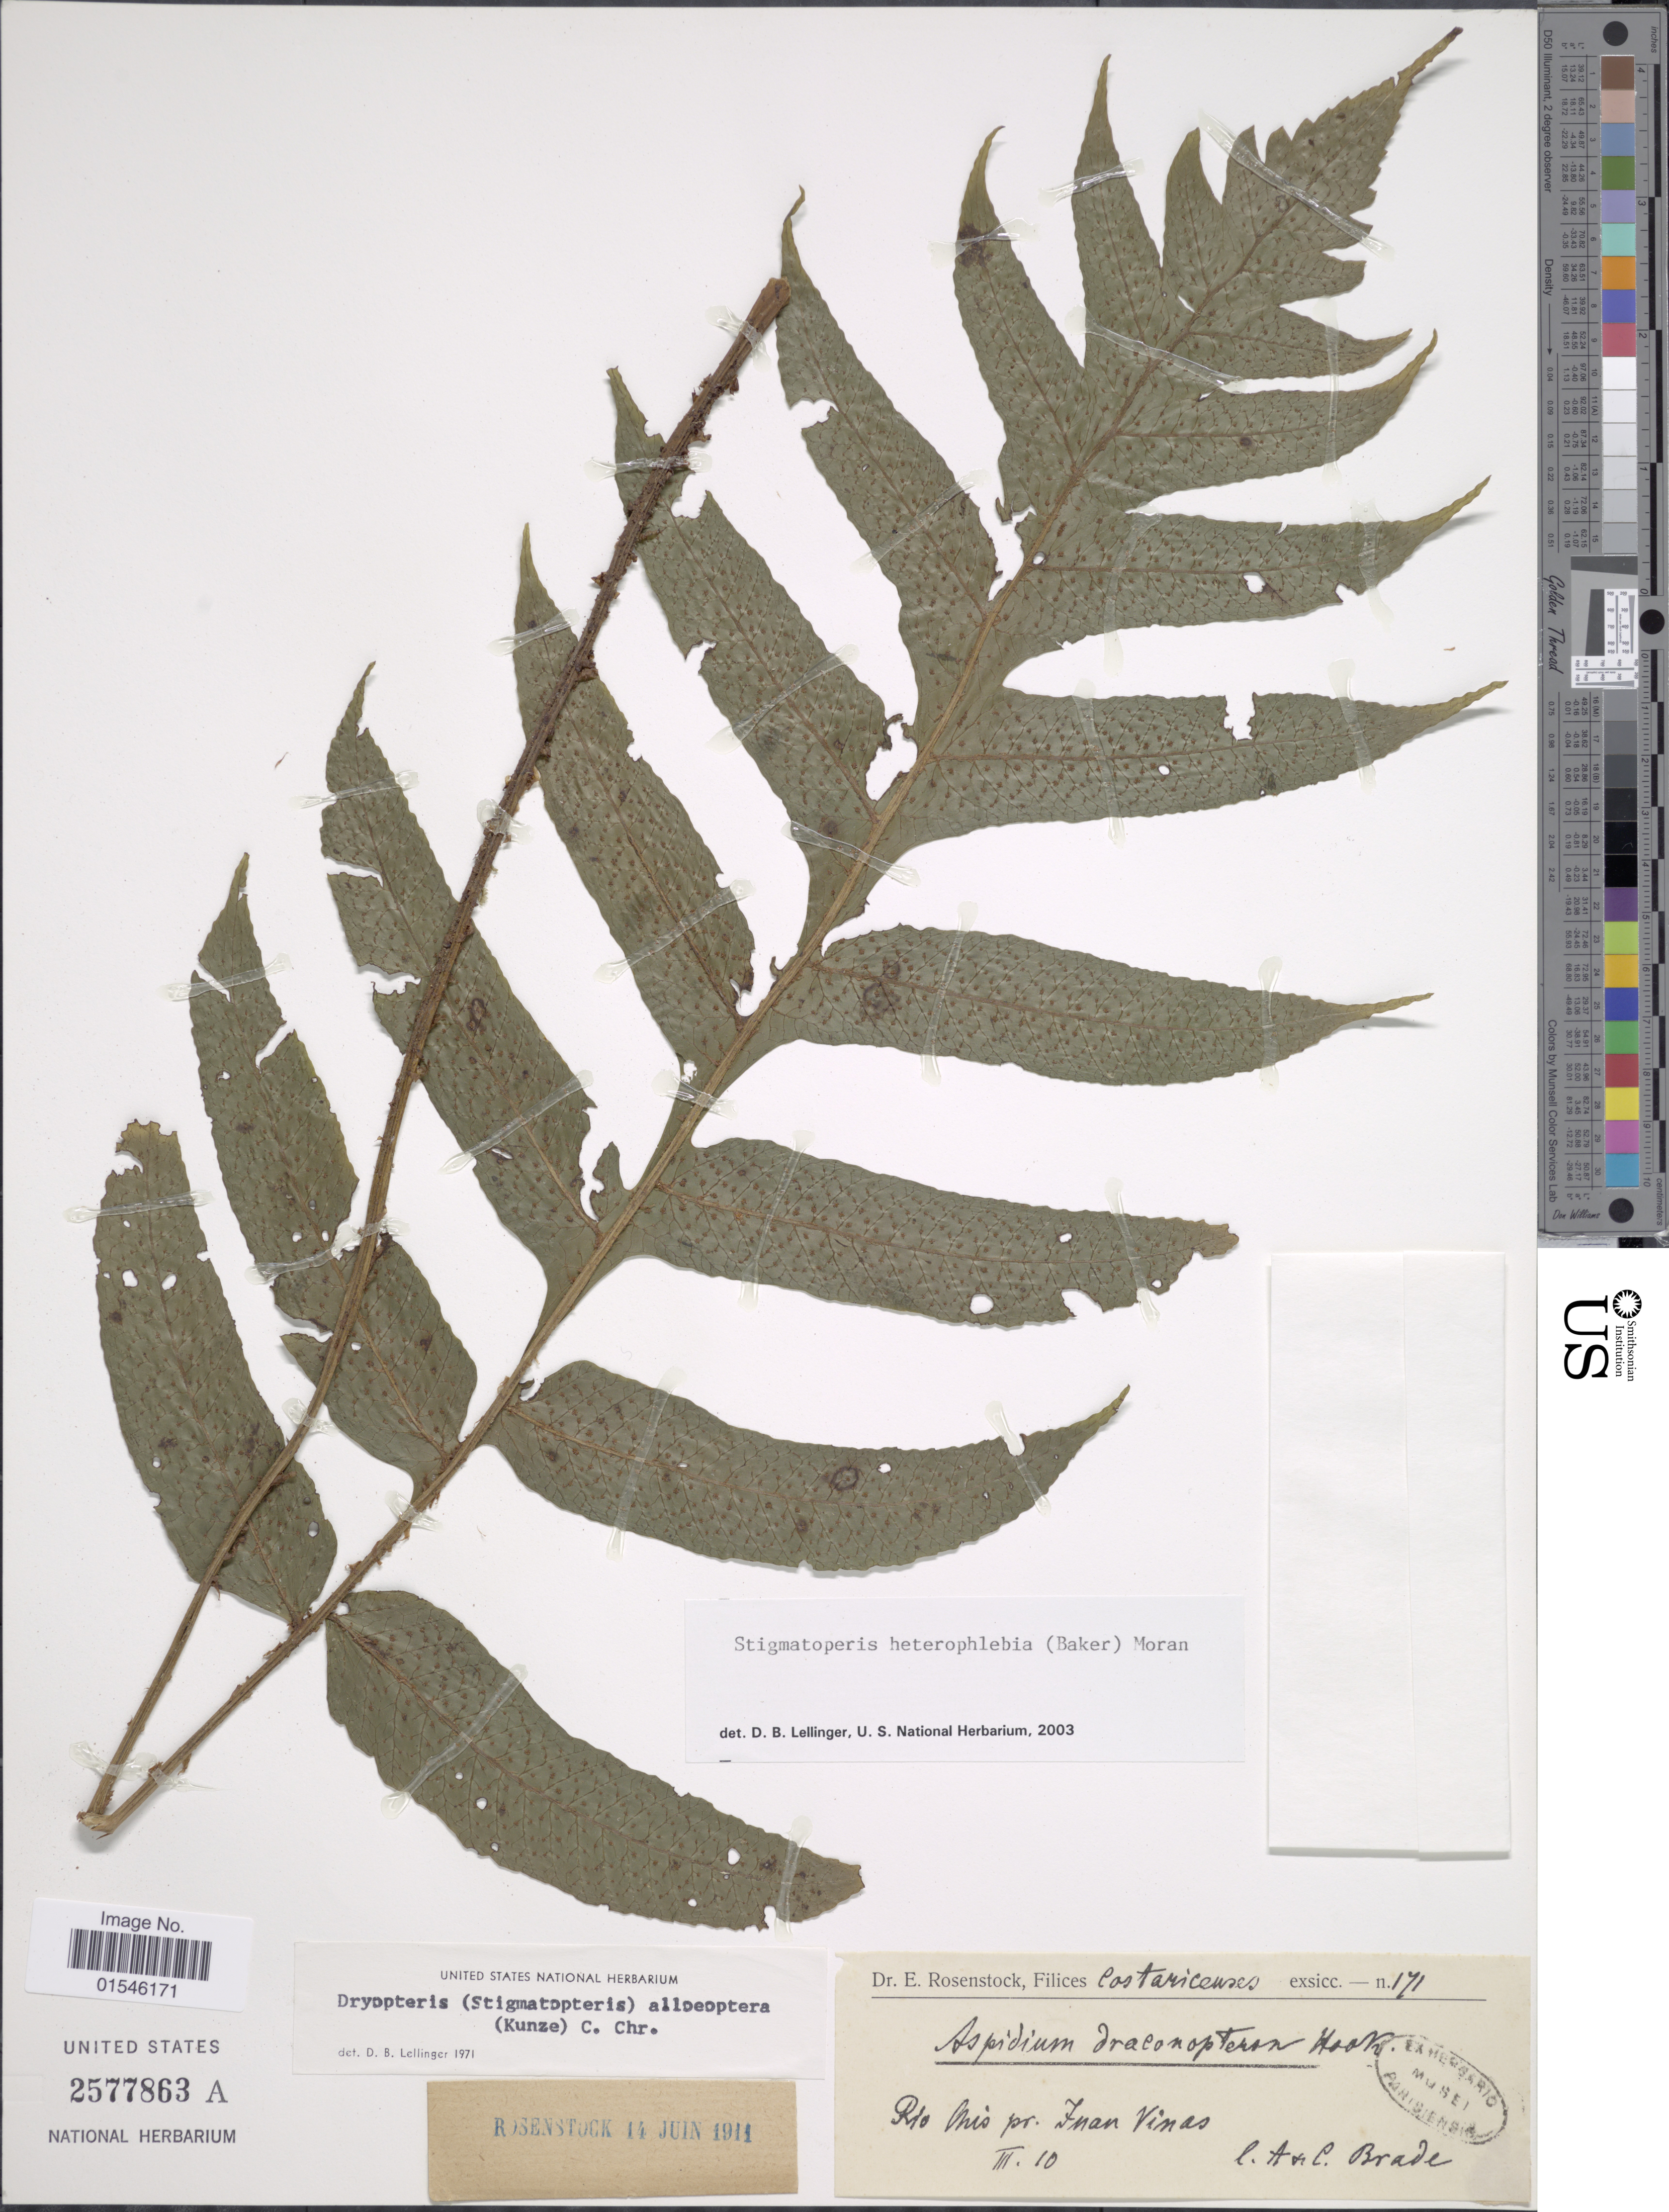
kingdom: Plantae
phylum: Tracheophyta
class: Polypodiopsida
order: Polypodiales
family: Dryopteridaceae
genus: Stigmatopteris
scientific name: Stigmatopteris heterophlebia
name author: (Baker) R.C. Moran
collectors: A. Brade & C. Brade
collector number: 171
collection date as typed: Transcribed d/m/y: /3/10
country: Costa Rica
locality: Rio Chis pr. Juan Vinas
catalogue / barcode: US 2577863A